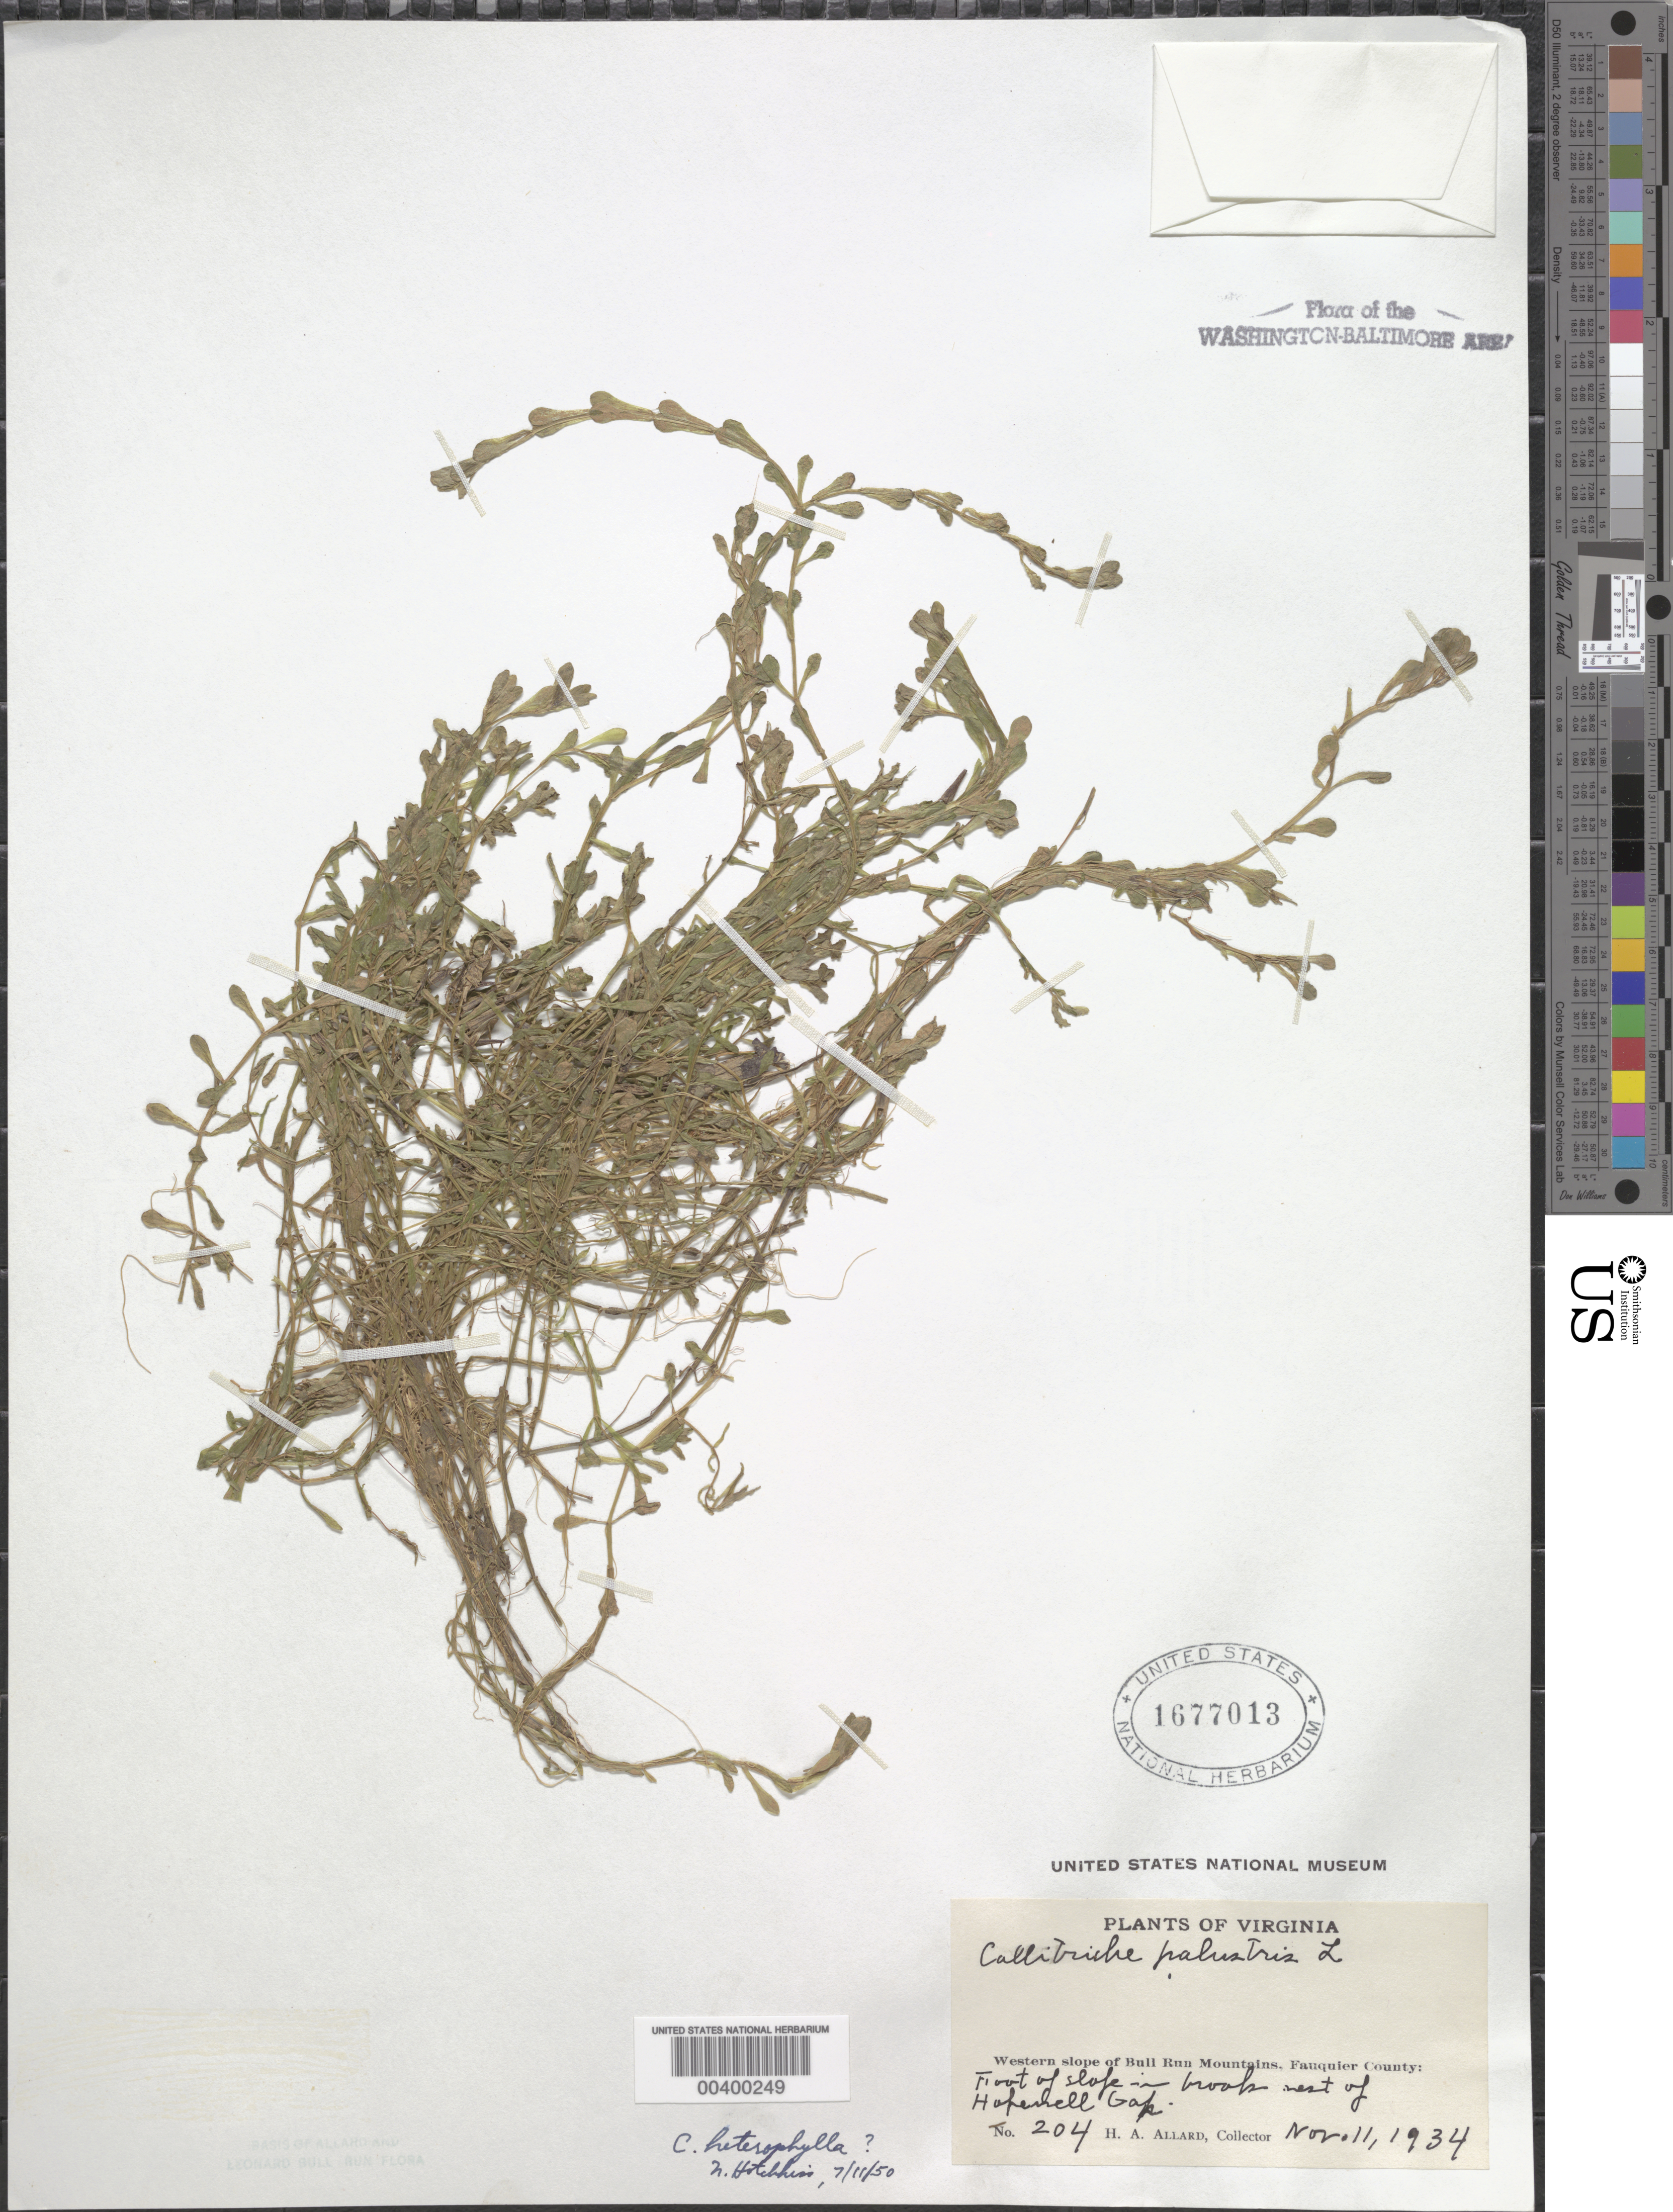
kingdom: Plantae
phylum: Tracheophyta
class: Magnoliopsida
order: Lamiales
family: Plantaginaceae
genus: Callitriche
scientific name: Callitriche heterophylla Pursh emend. Darby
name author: Pursh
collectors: H. A. Allard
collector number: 204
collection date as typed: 11 Nov 1934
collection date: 1934-11-11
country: United States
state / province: Virginia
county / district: Fauquier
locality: West of Hopewell Gap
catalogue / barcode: US 1677013